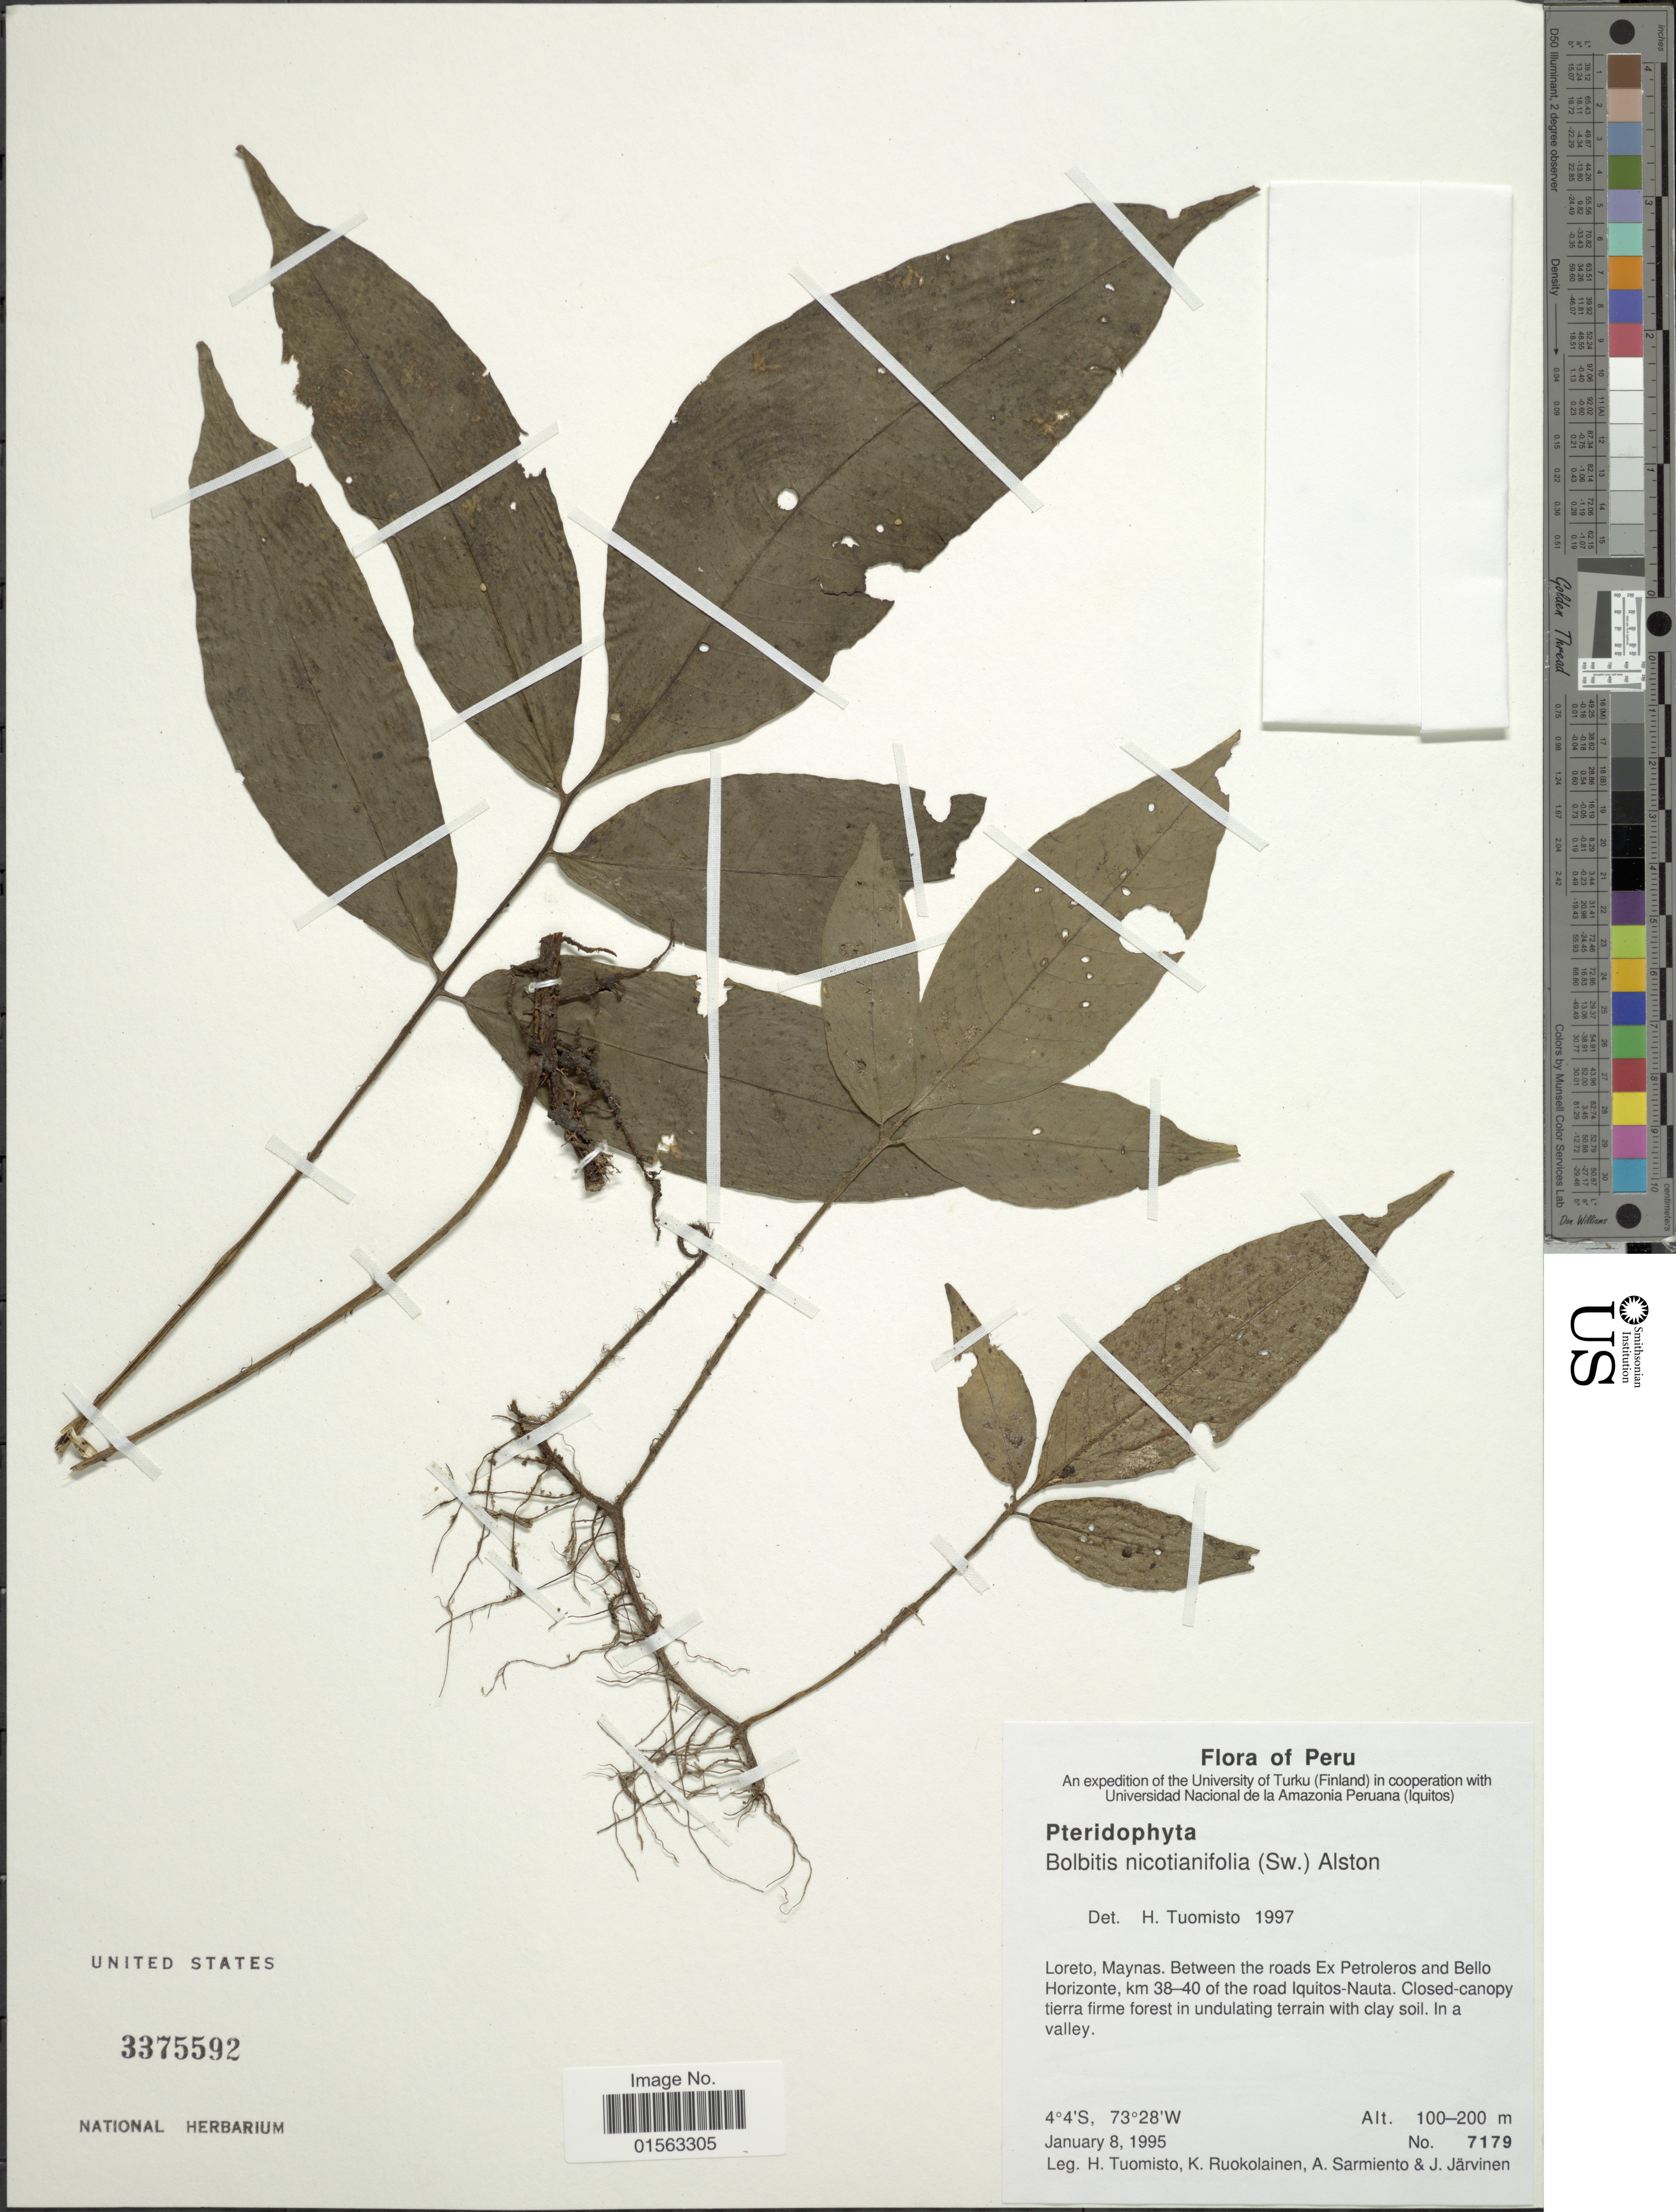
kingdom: Plantae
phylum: Tracheophyta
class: Polypodiopsida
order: Polypodiales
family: Dryopteridaceae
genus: Mickelia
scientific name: Mickelia nicotianifolia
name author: (Sw.) R.C. Moran et al.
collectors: H. Tuomisto, K. Ruokolainen, A. Sarmiento & J. Järvinen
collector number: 7179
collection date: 1995-01-08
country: Peru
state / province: Loreto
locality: Peru, Loreto, Maynas, between the roads Ex Petroleros and Bello Horizonte, km 38-40 of the road Iquitos-Nauta, closed-canopy tierre frime forest in undulating terrain with clay soil, in a valley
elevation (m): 100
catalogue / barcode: US 3375592